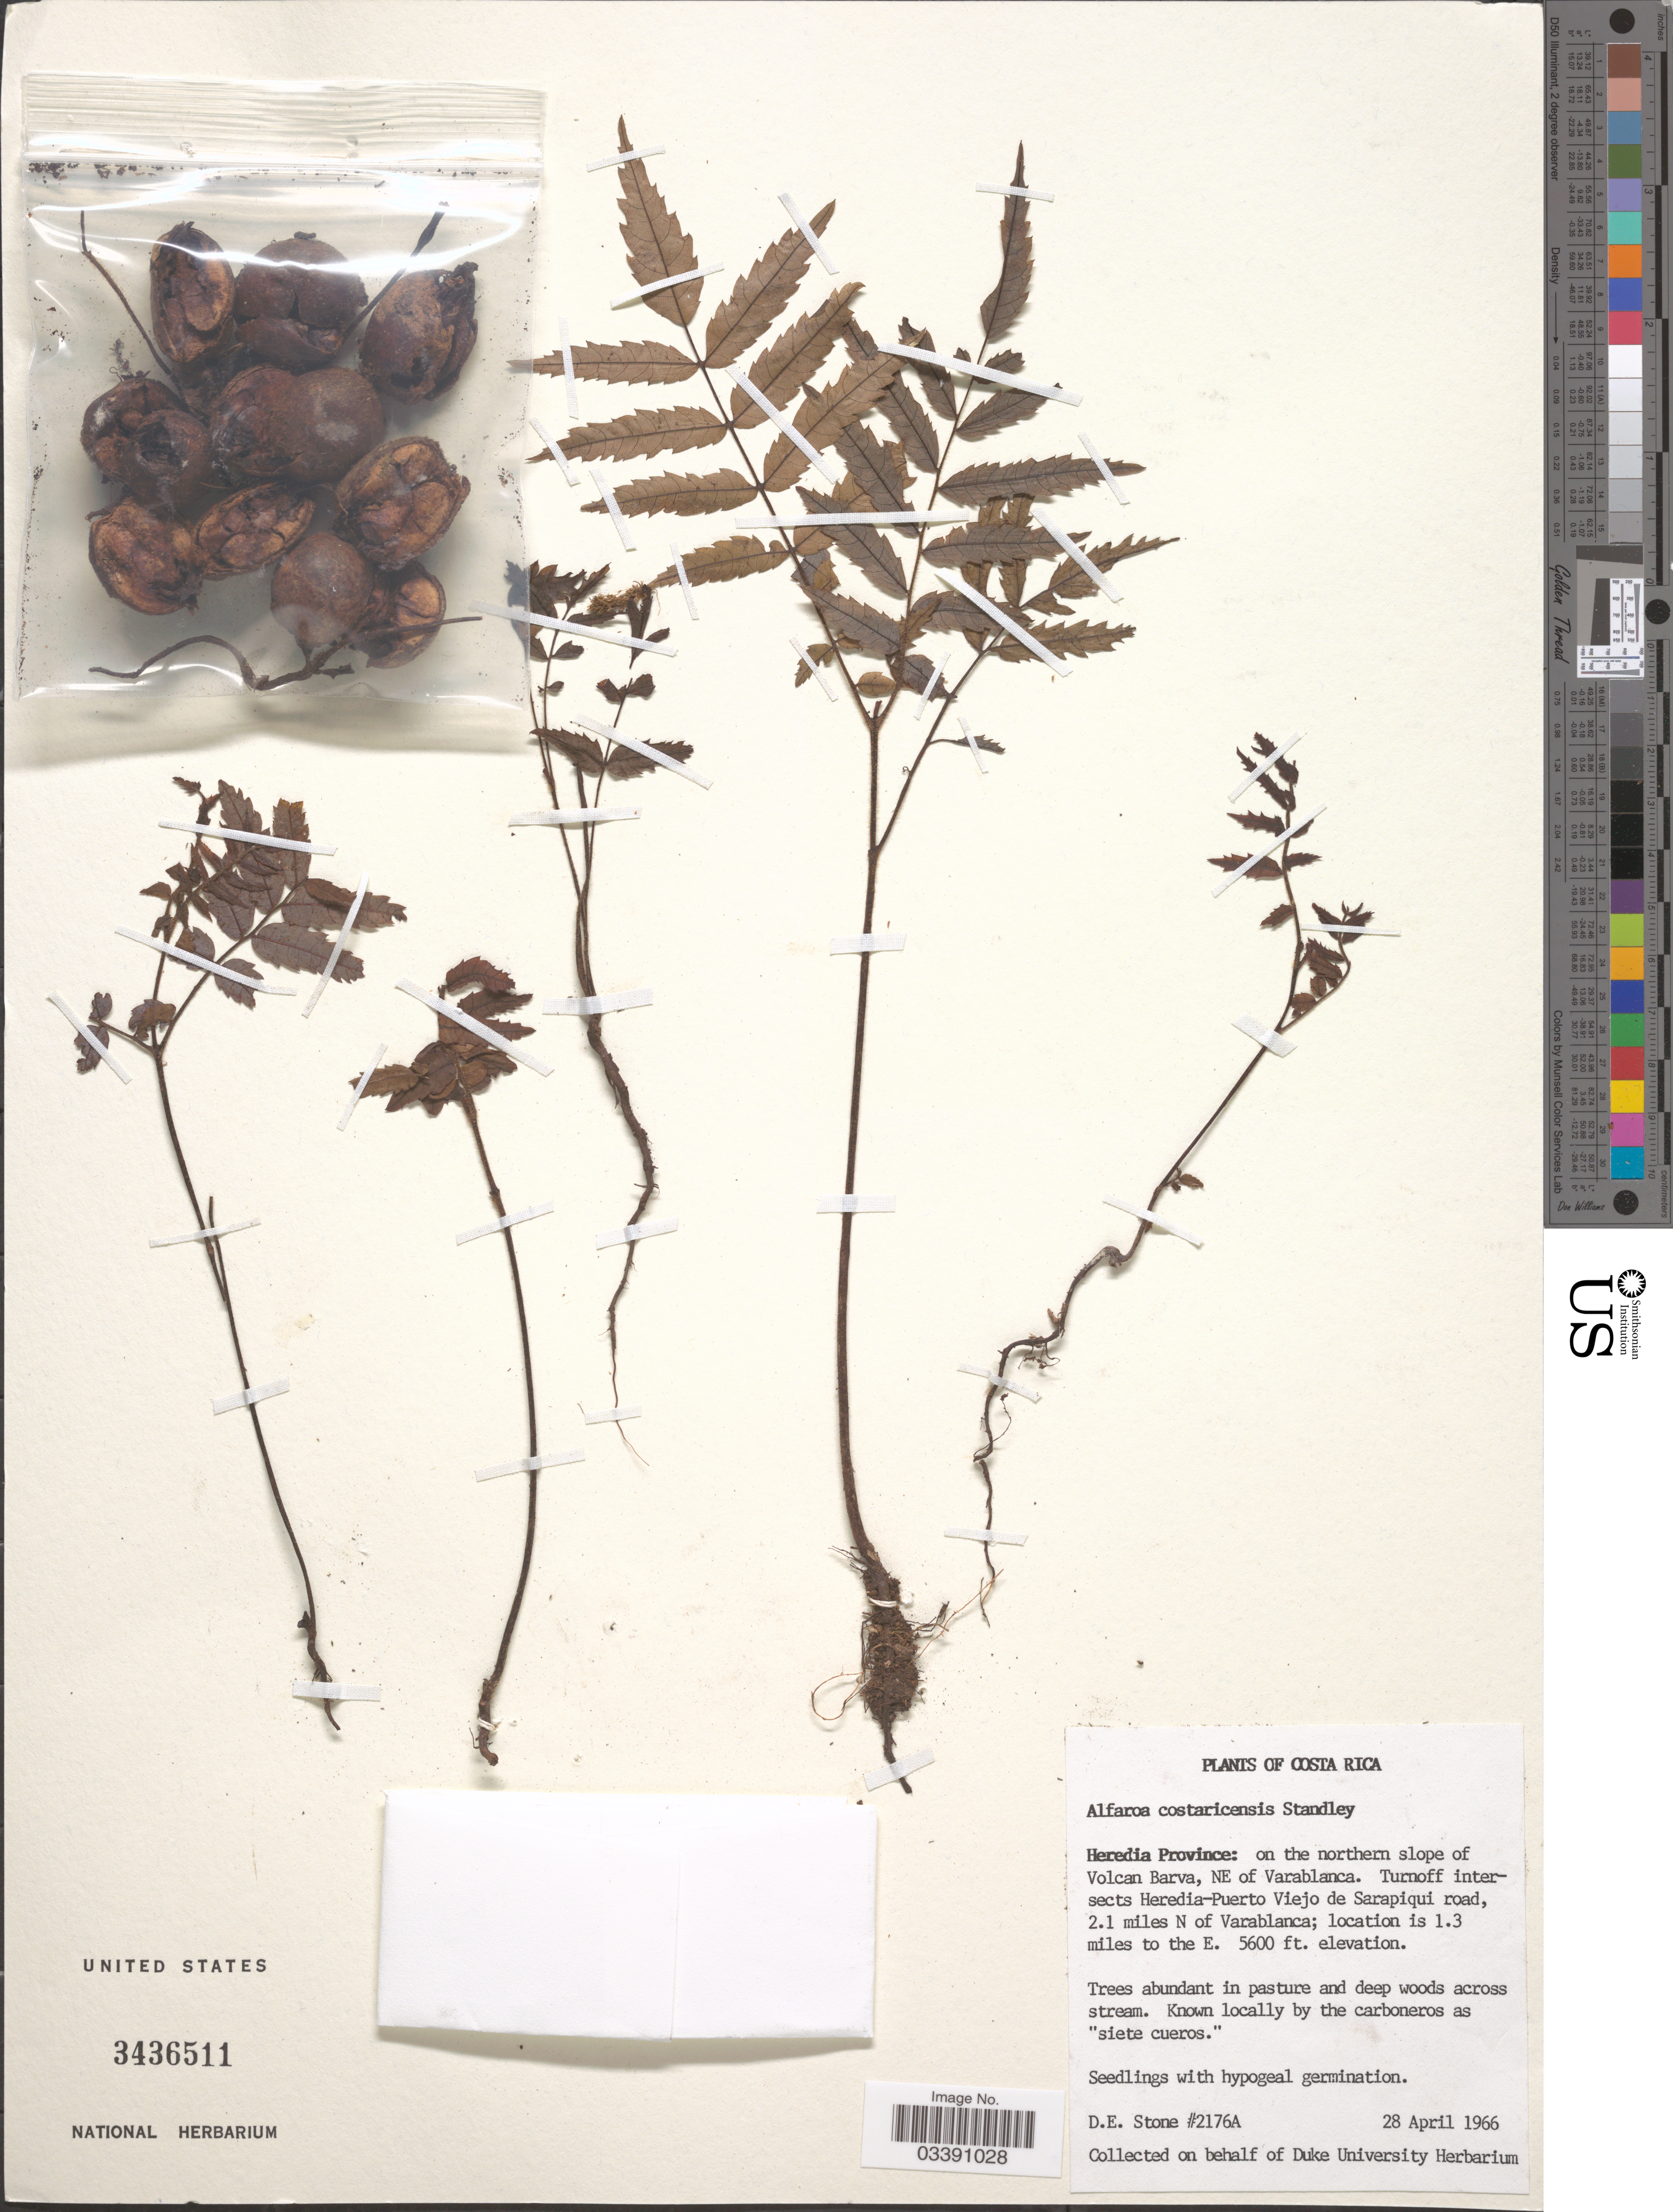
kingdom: Plantae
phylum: Tracheophyta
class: Magnoliopsida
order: Fagales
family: Juglandaceae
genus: Alfaroa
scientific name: Alfaroa costaricensis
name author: Standl.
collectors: D. E. Stone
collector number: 2176A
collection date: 1966-04-28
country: Costa Rica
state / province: Heredia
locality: On the northern slope of Volcan Barva NE of Varablanca. Turnoff intersects Heredia-Puerto Viejo de Sarapique road, 2.1 miles N of Varablanca; location is 1.3 miles to the E.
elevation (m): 1707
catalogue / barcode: US 3436511